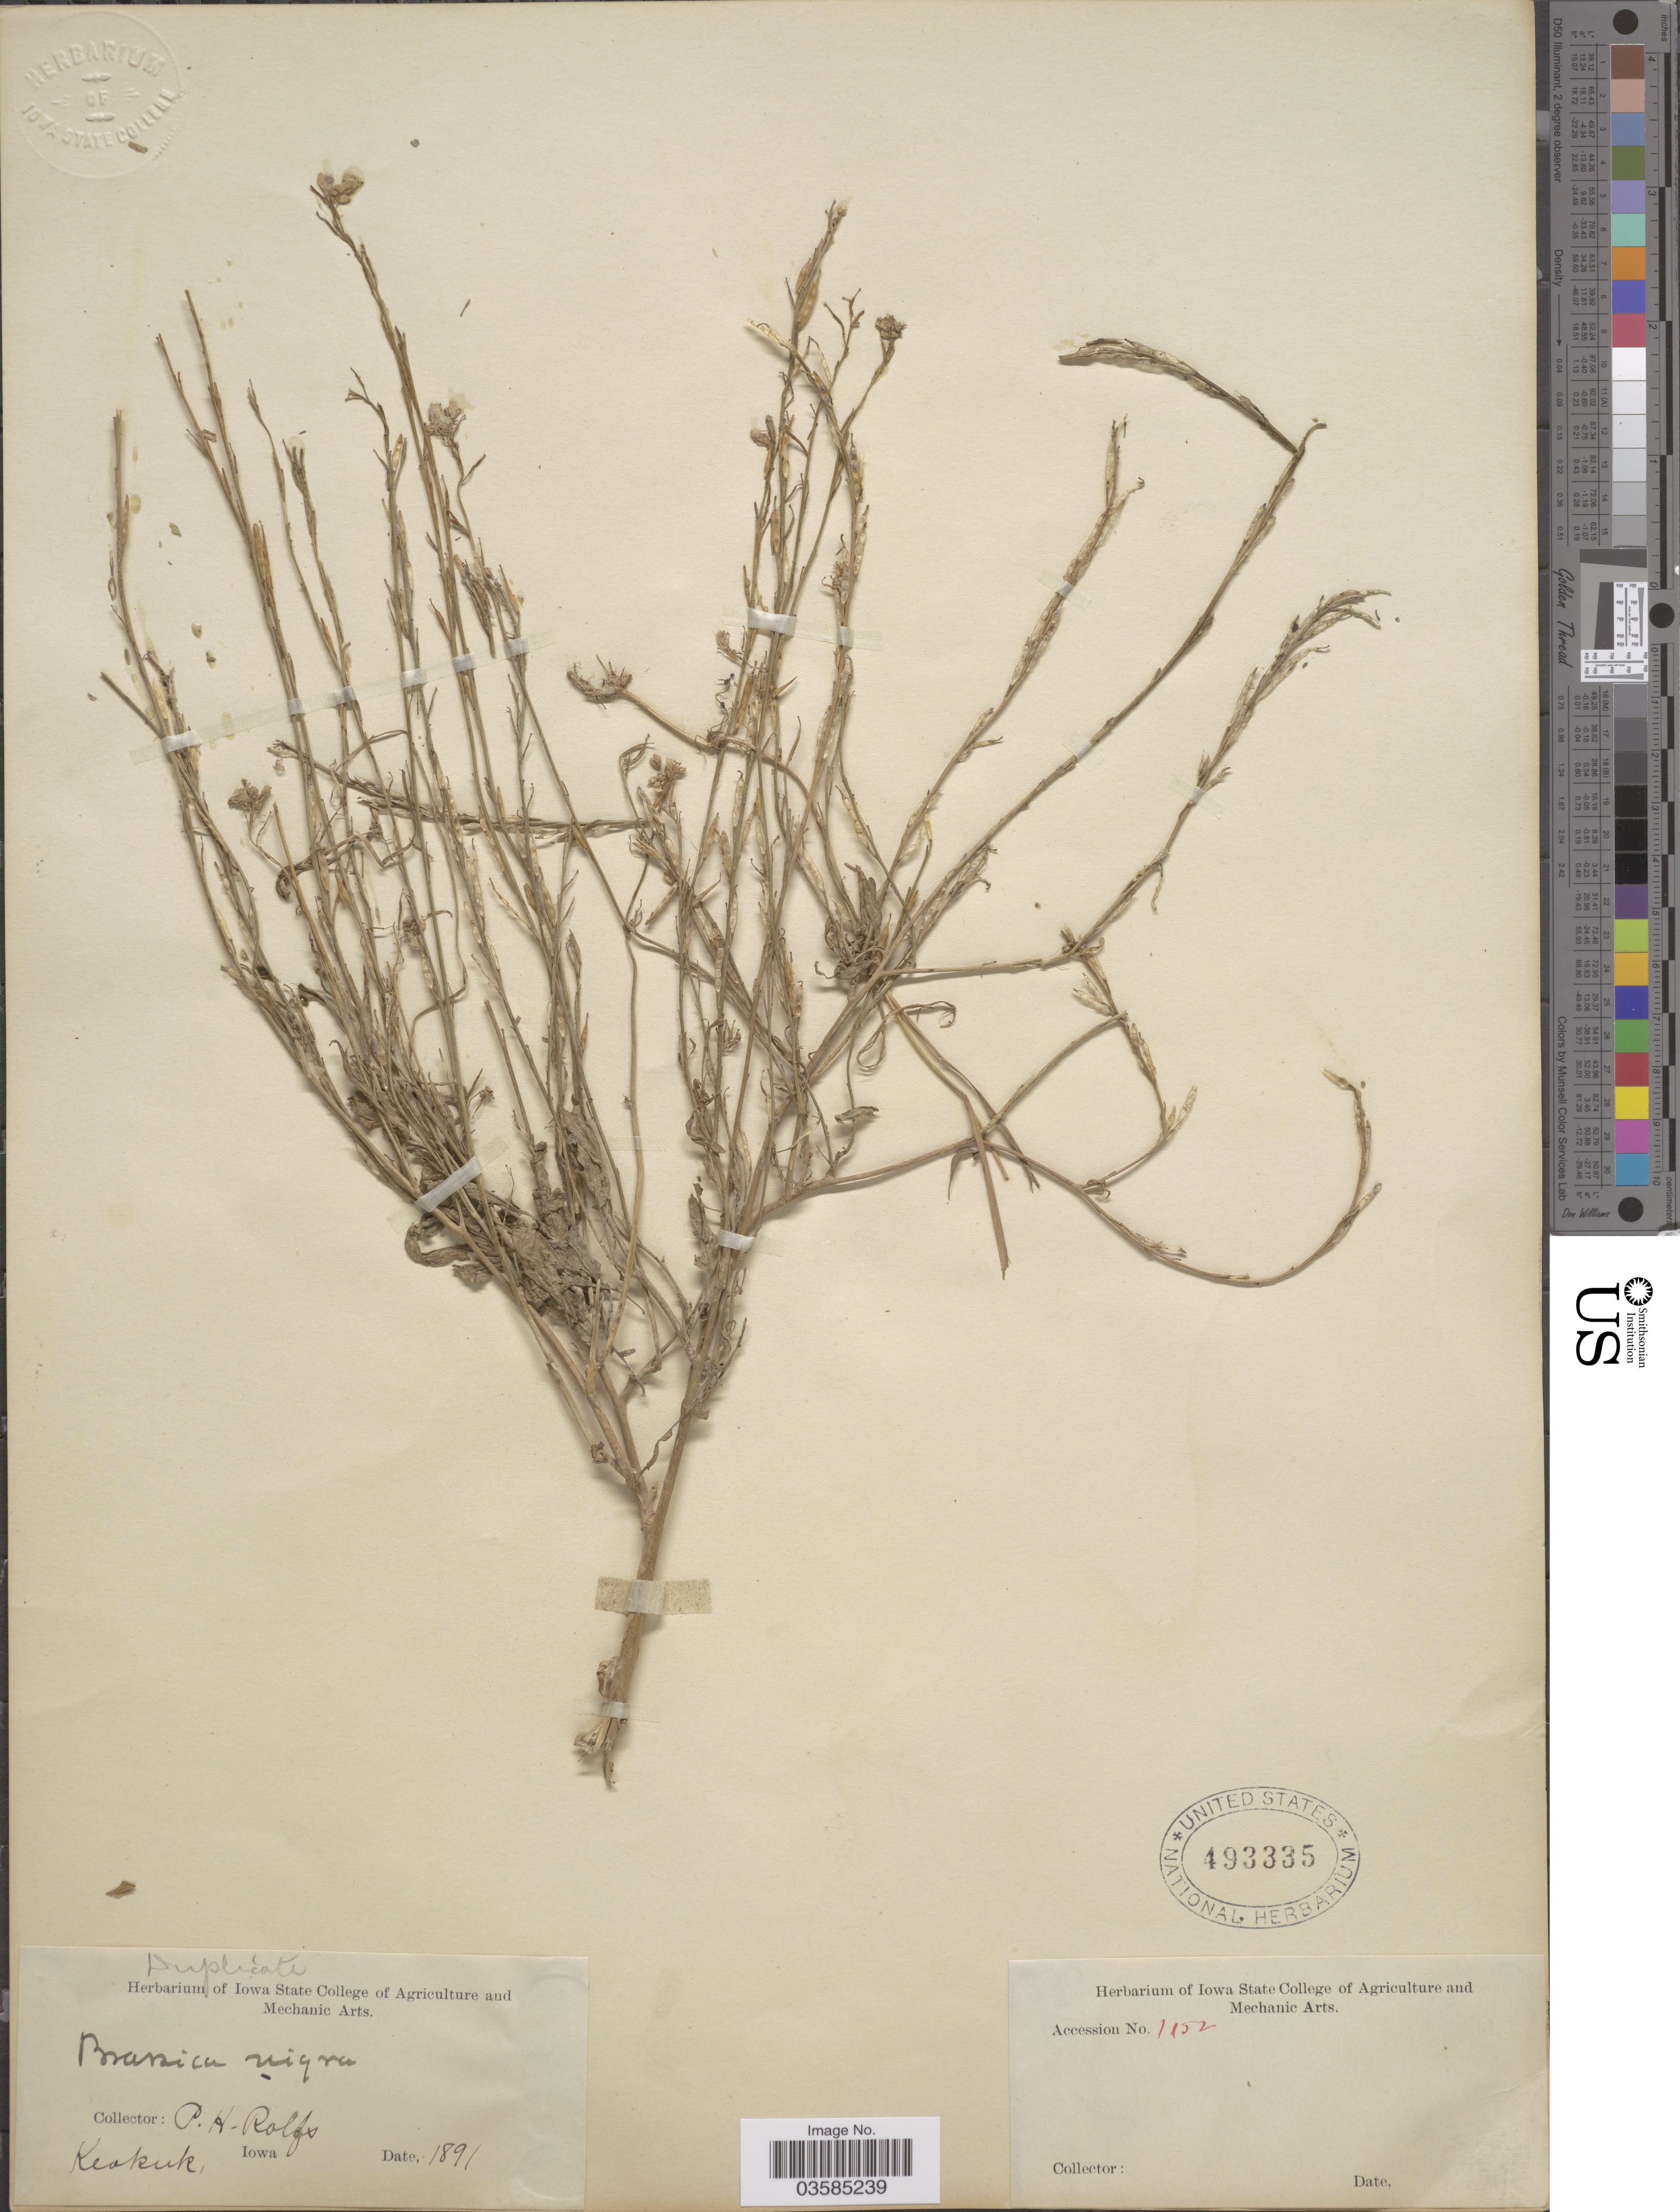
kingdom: Plantae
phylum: Tracheophyta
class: Magnoliopsida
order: Brassicales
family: Brassicaceae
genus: Brassica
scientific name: Brassica nigra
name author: (L.) W.D.J. Koch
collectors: P. H. Rolfs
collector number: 1152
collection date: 1891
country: United States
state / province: Iowa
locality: Keokuk.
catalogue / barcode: US 493335